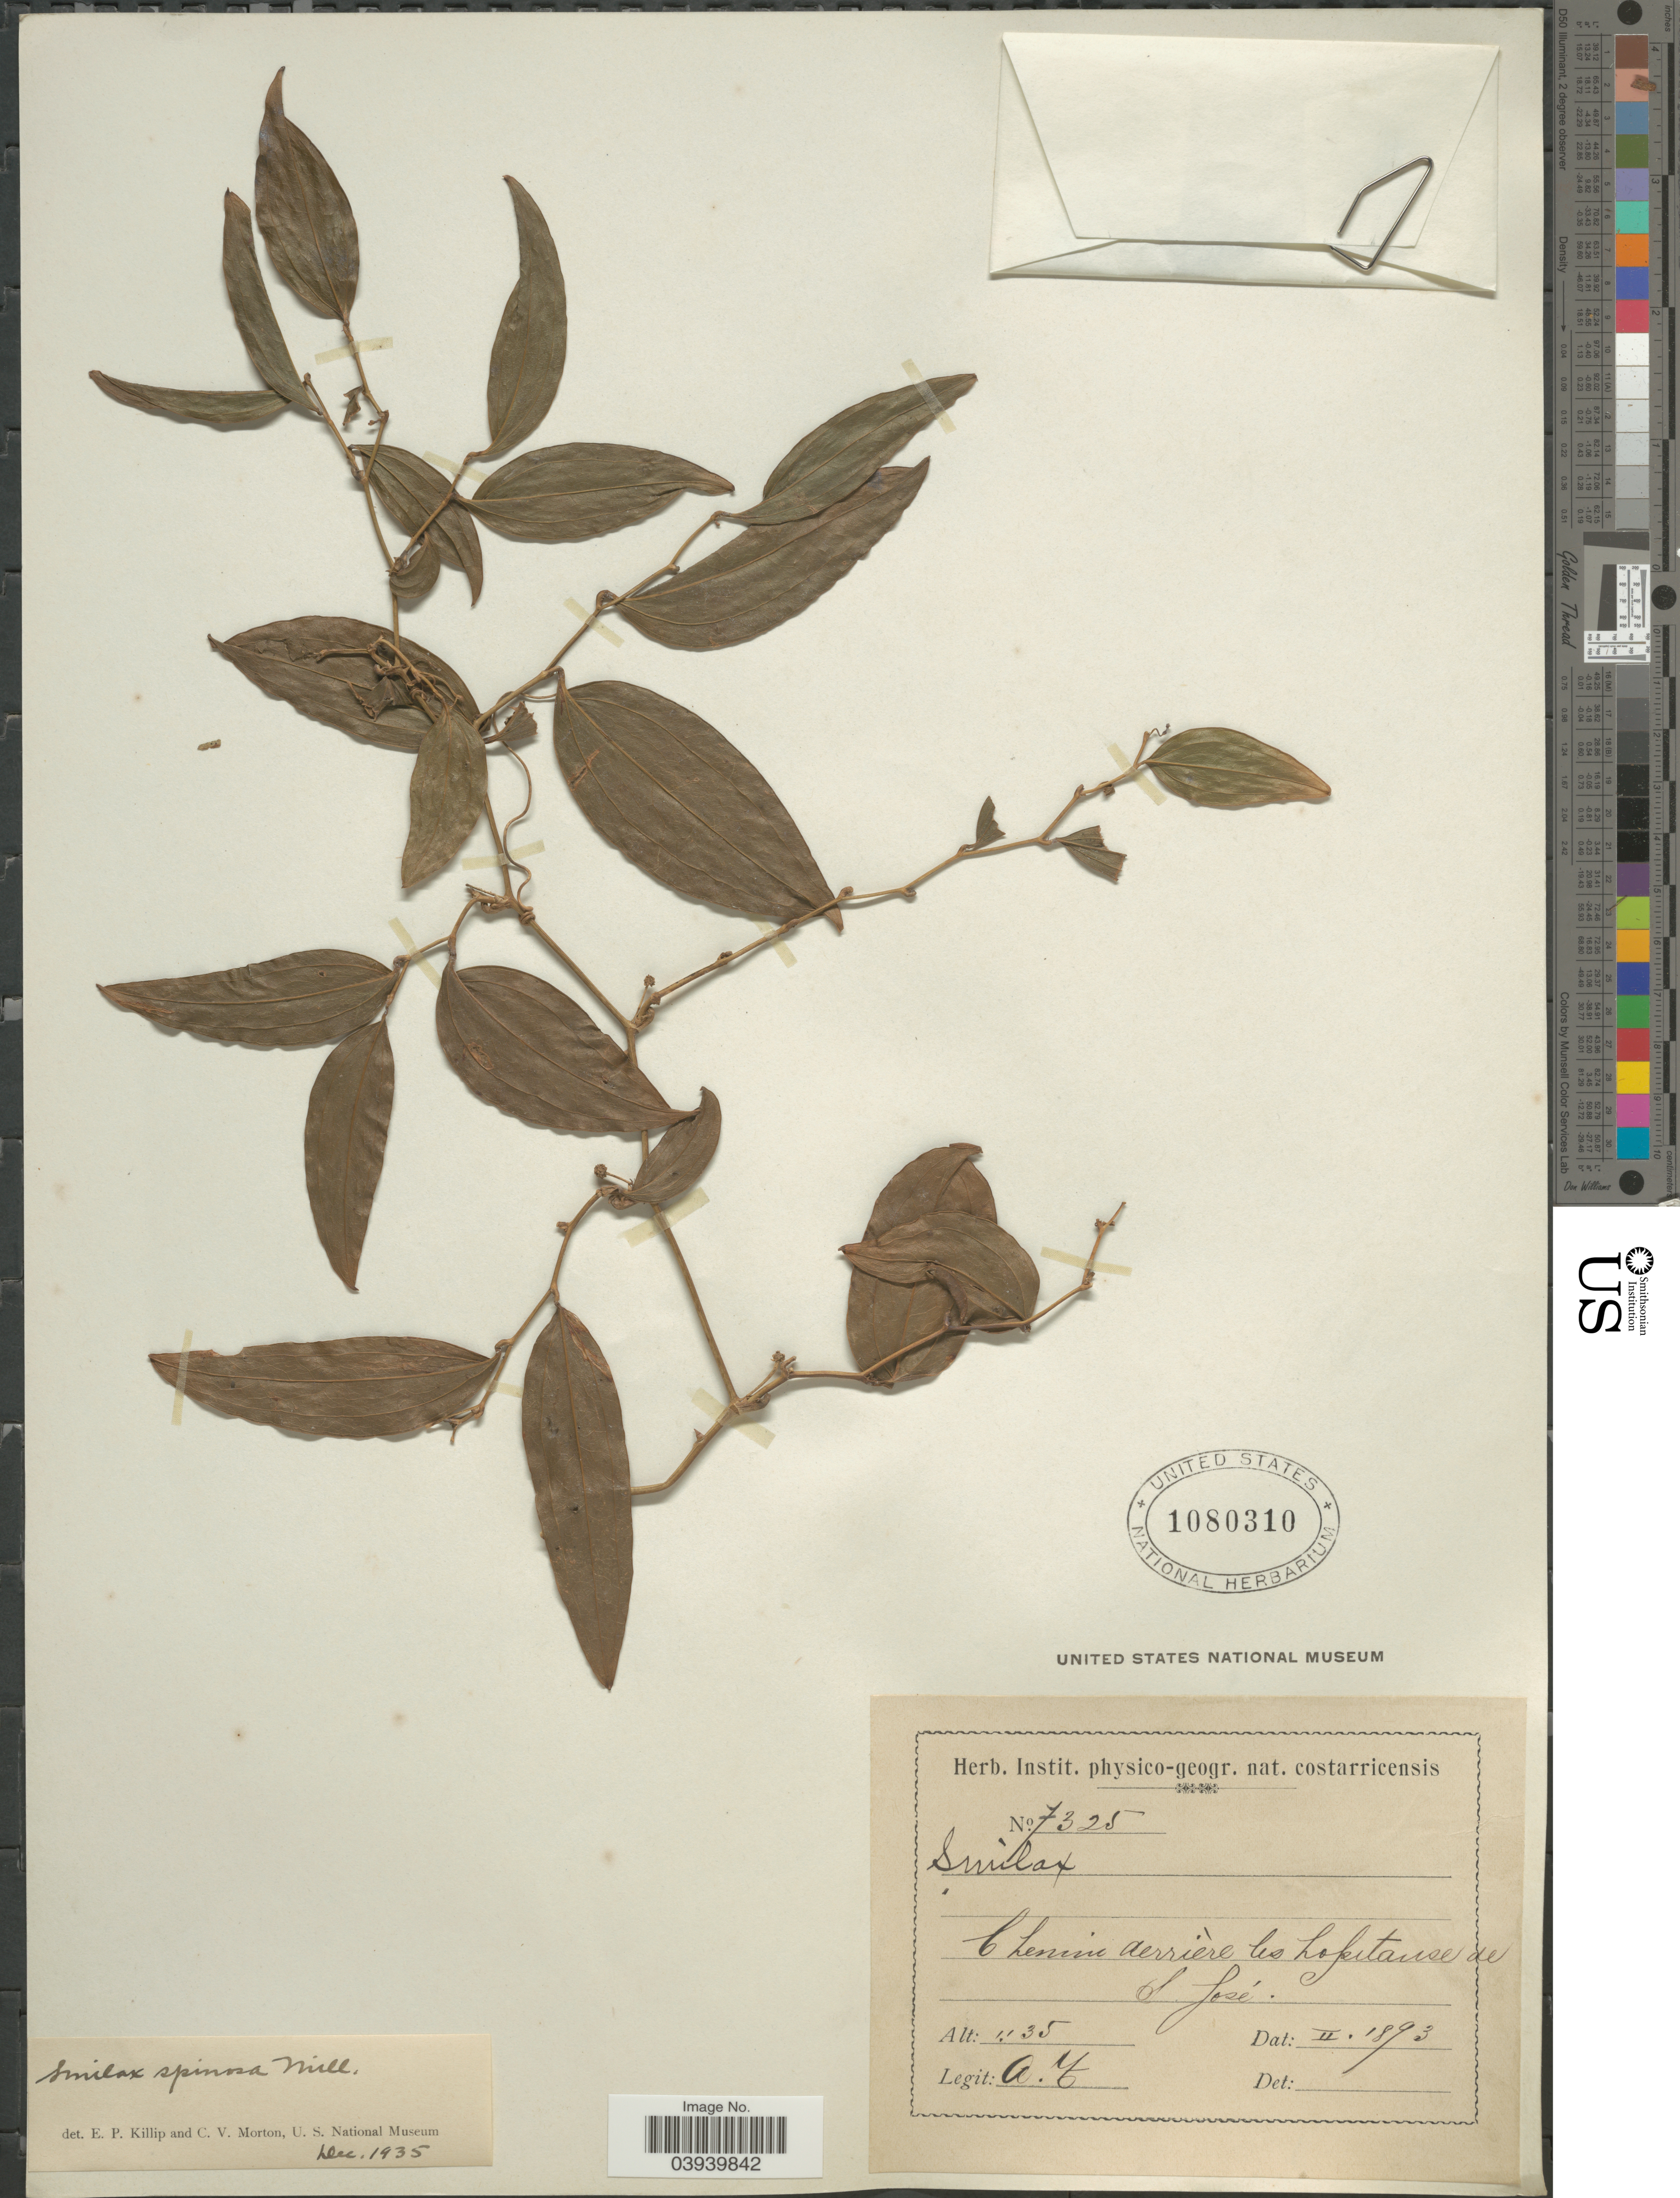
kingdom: Plantae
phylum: Tracheophyta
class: Liliopsida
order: Liliales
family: Smilacaceae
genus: Smilax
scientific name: Smilax spinosa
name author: Mill.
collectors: A. T.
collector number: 7325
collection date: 1893-02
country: Costa Rica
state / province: San José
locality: Chemin derrière les hopitaux de S. José.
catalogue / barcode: US 1080310